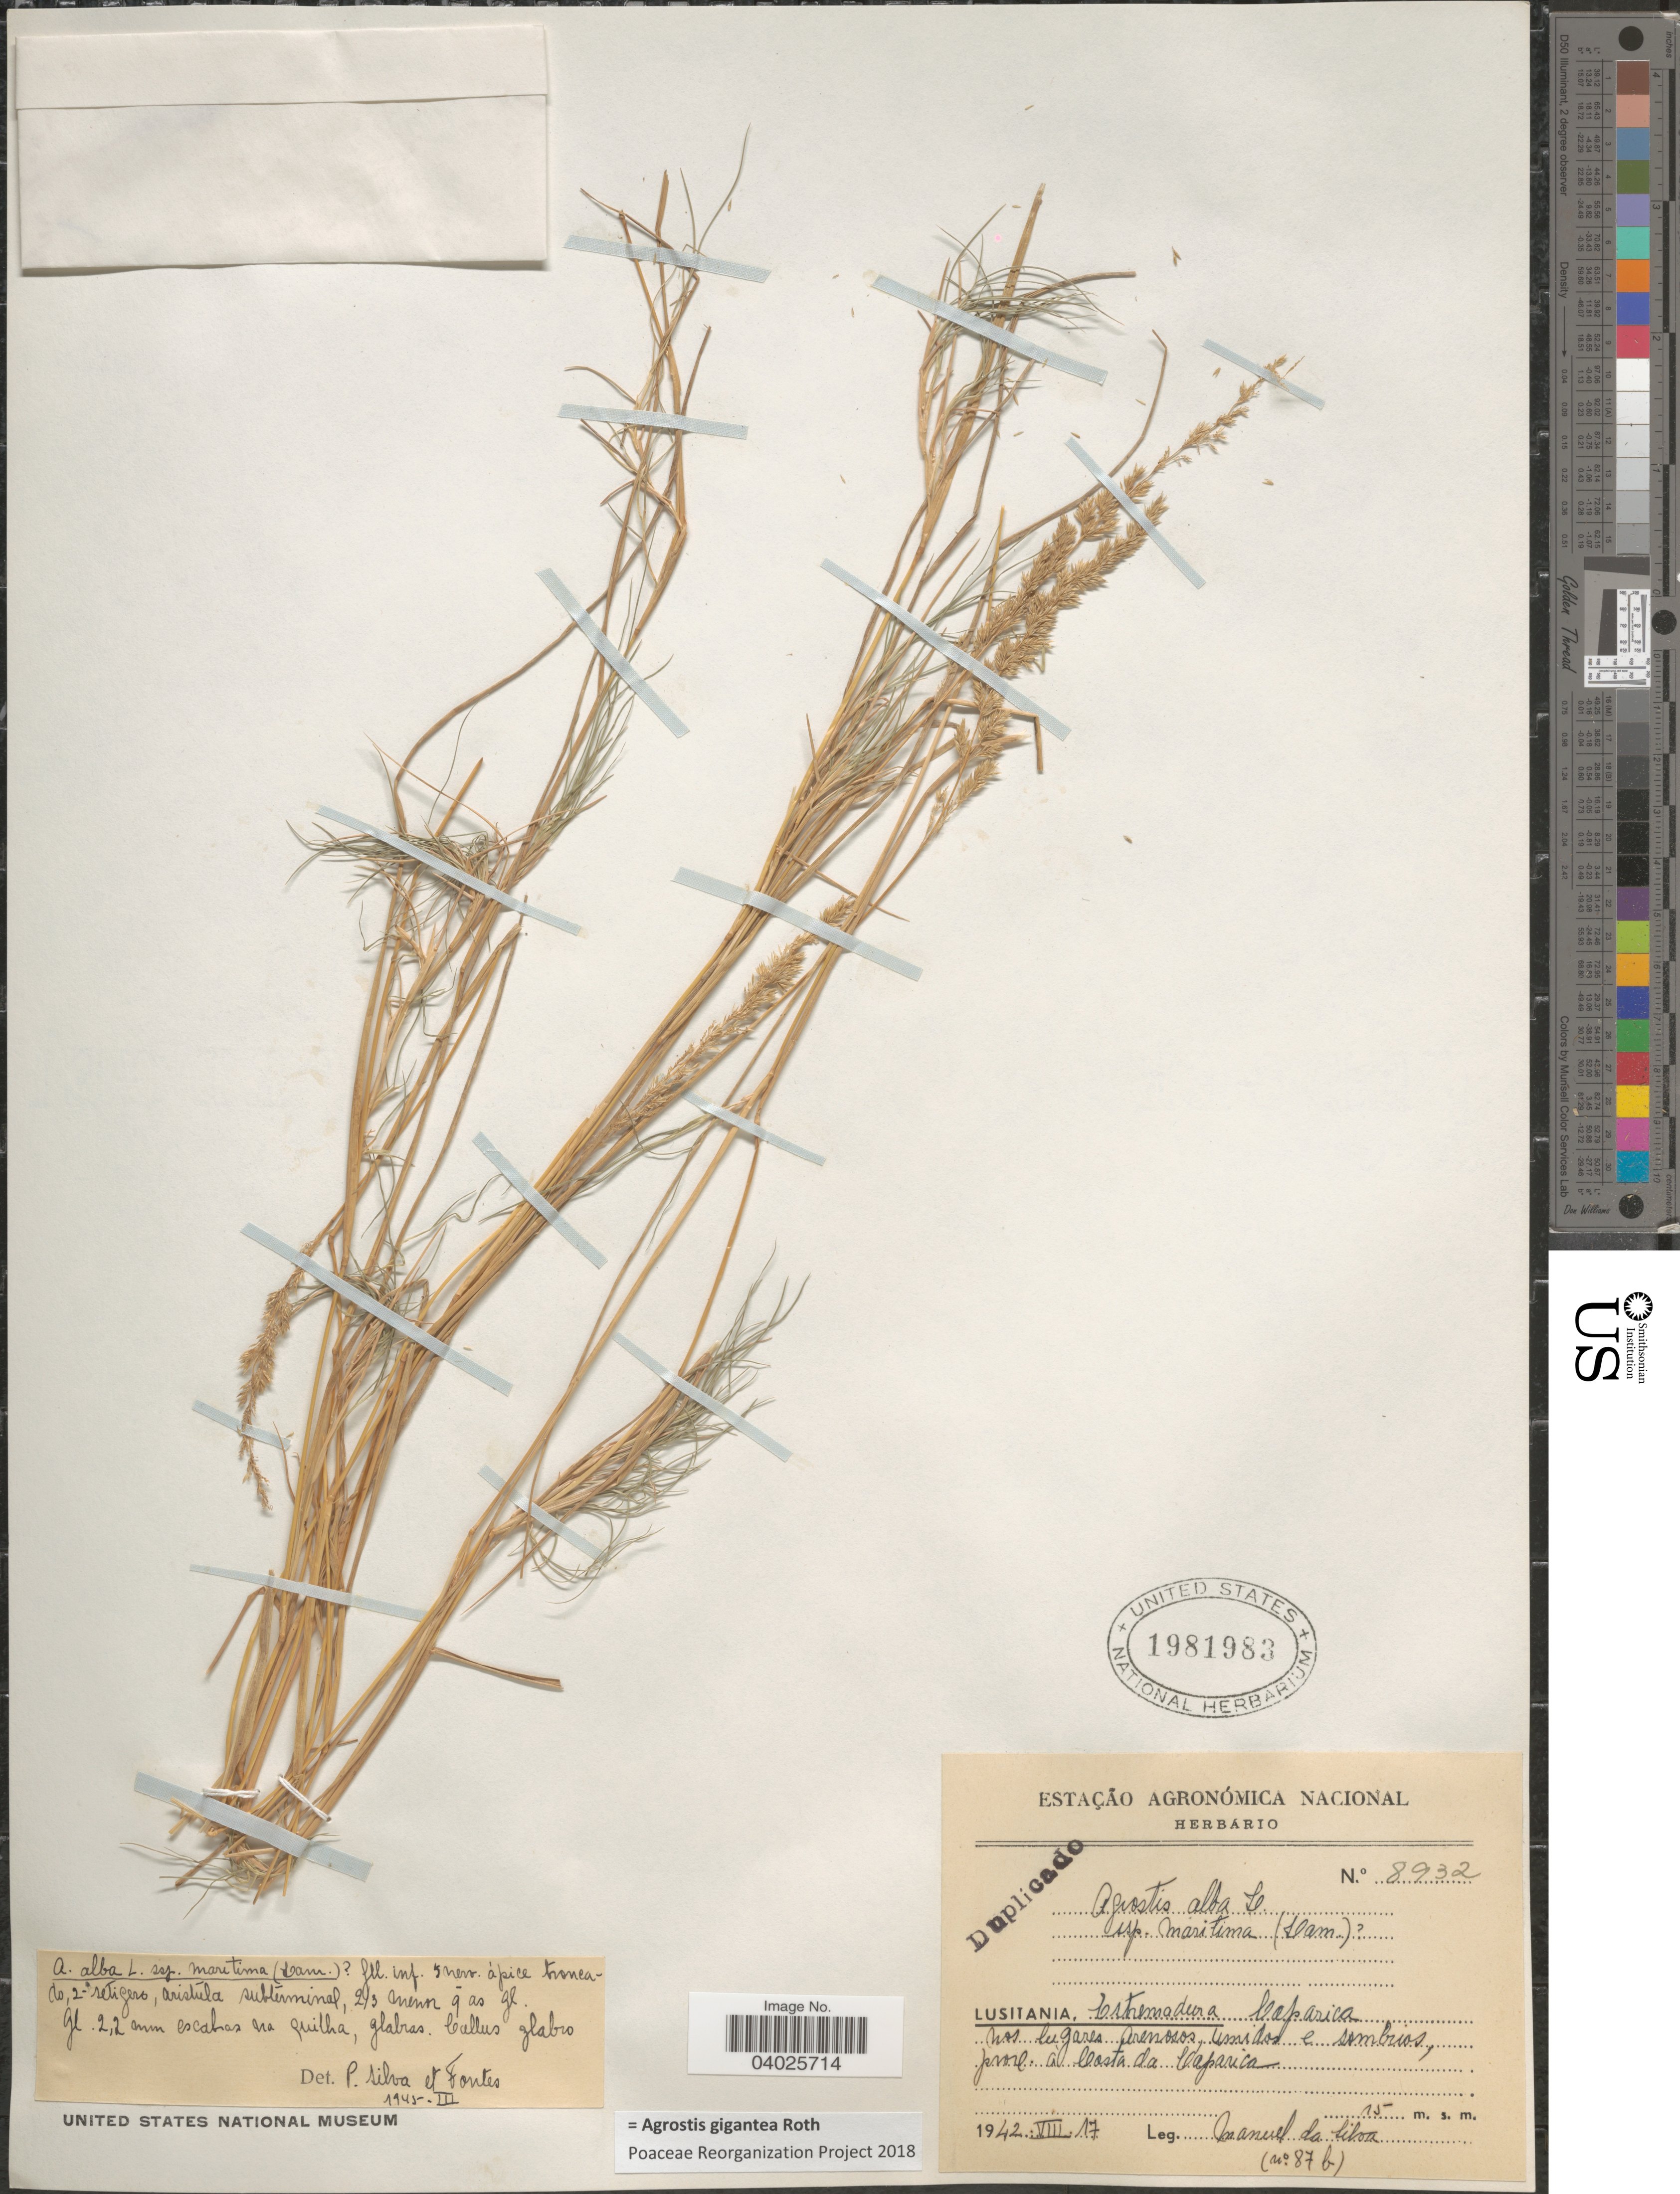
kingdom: Plantae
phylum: Tracheophyta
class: Liliopsida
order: Poales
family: Poaceae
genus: Agrostis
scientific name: Agrostis gigantea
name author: Roth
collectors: M. Da Silva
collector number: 8932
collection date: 1942-08-17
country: Portugal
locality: Lusitania, Extremadura Caparica nos lugares arenosos, umidos e sombrios, prope à Costa da Caparica. [interpreted]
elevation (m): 15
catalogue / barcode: US 1981983